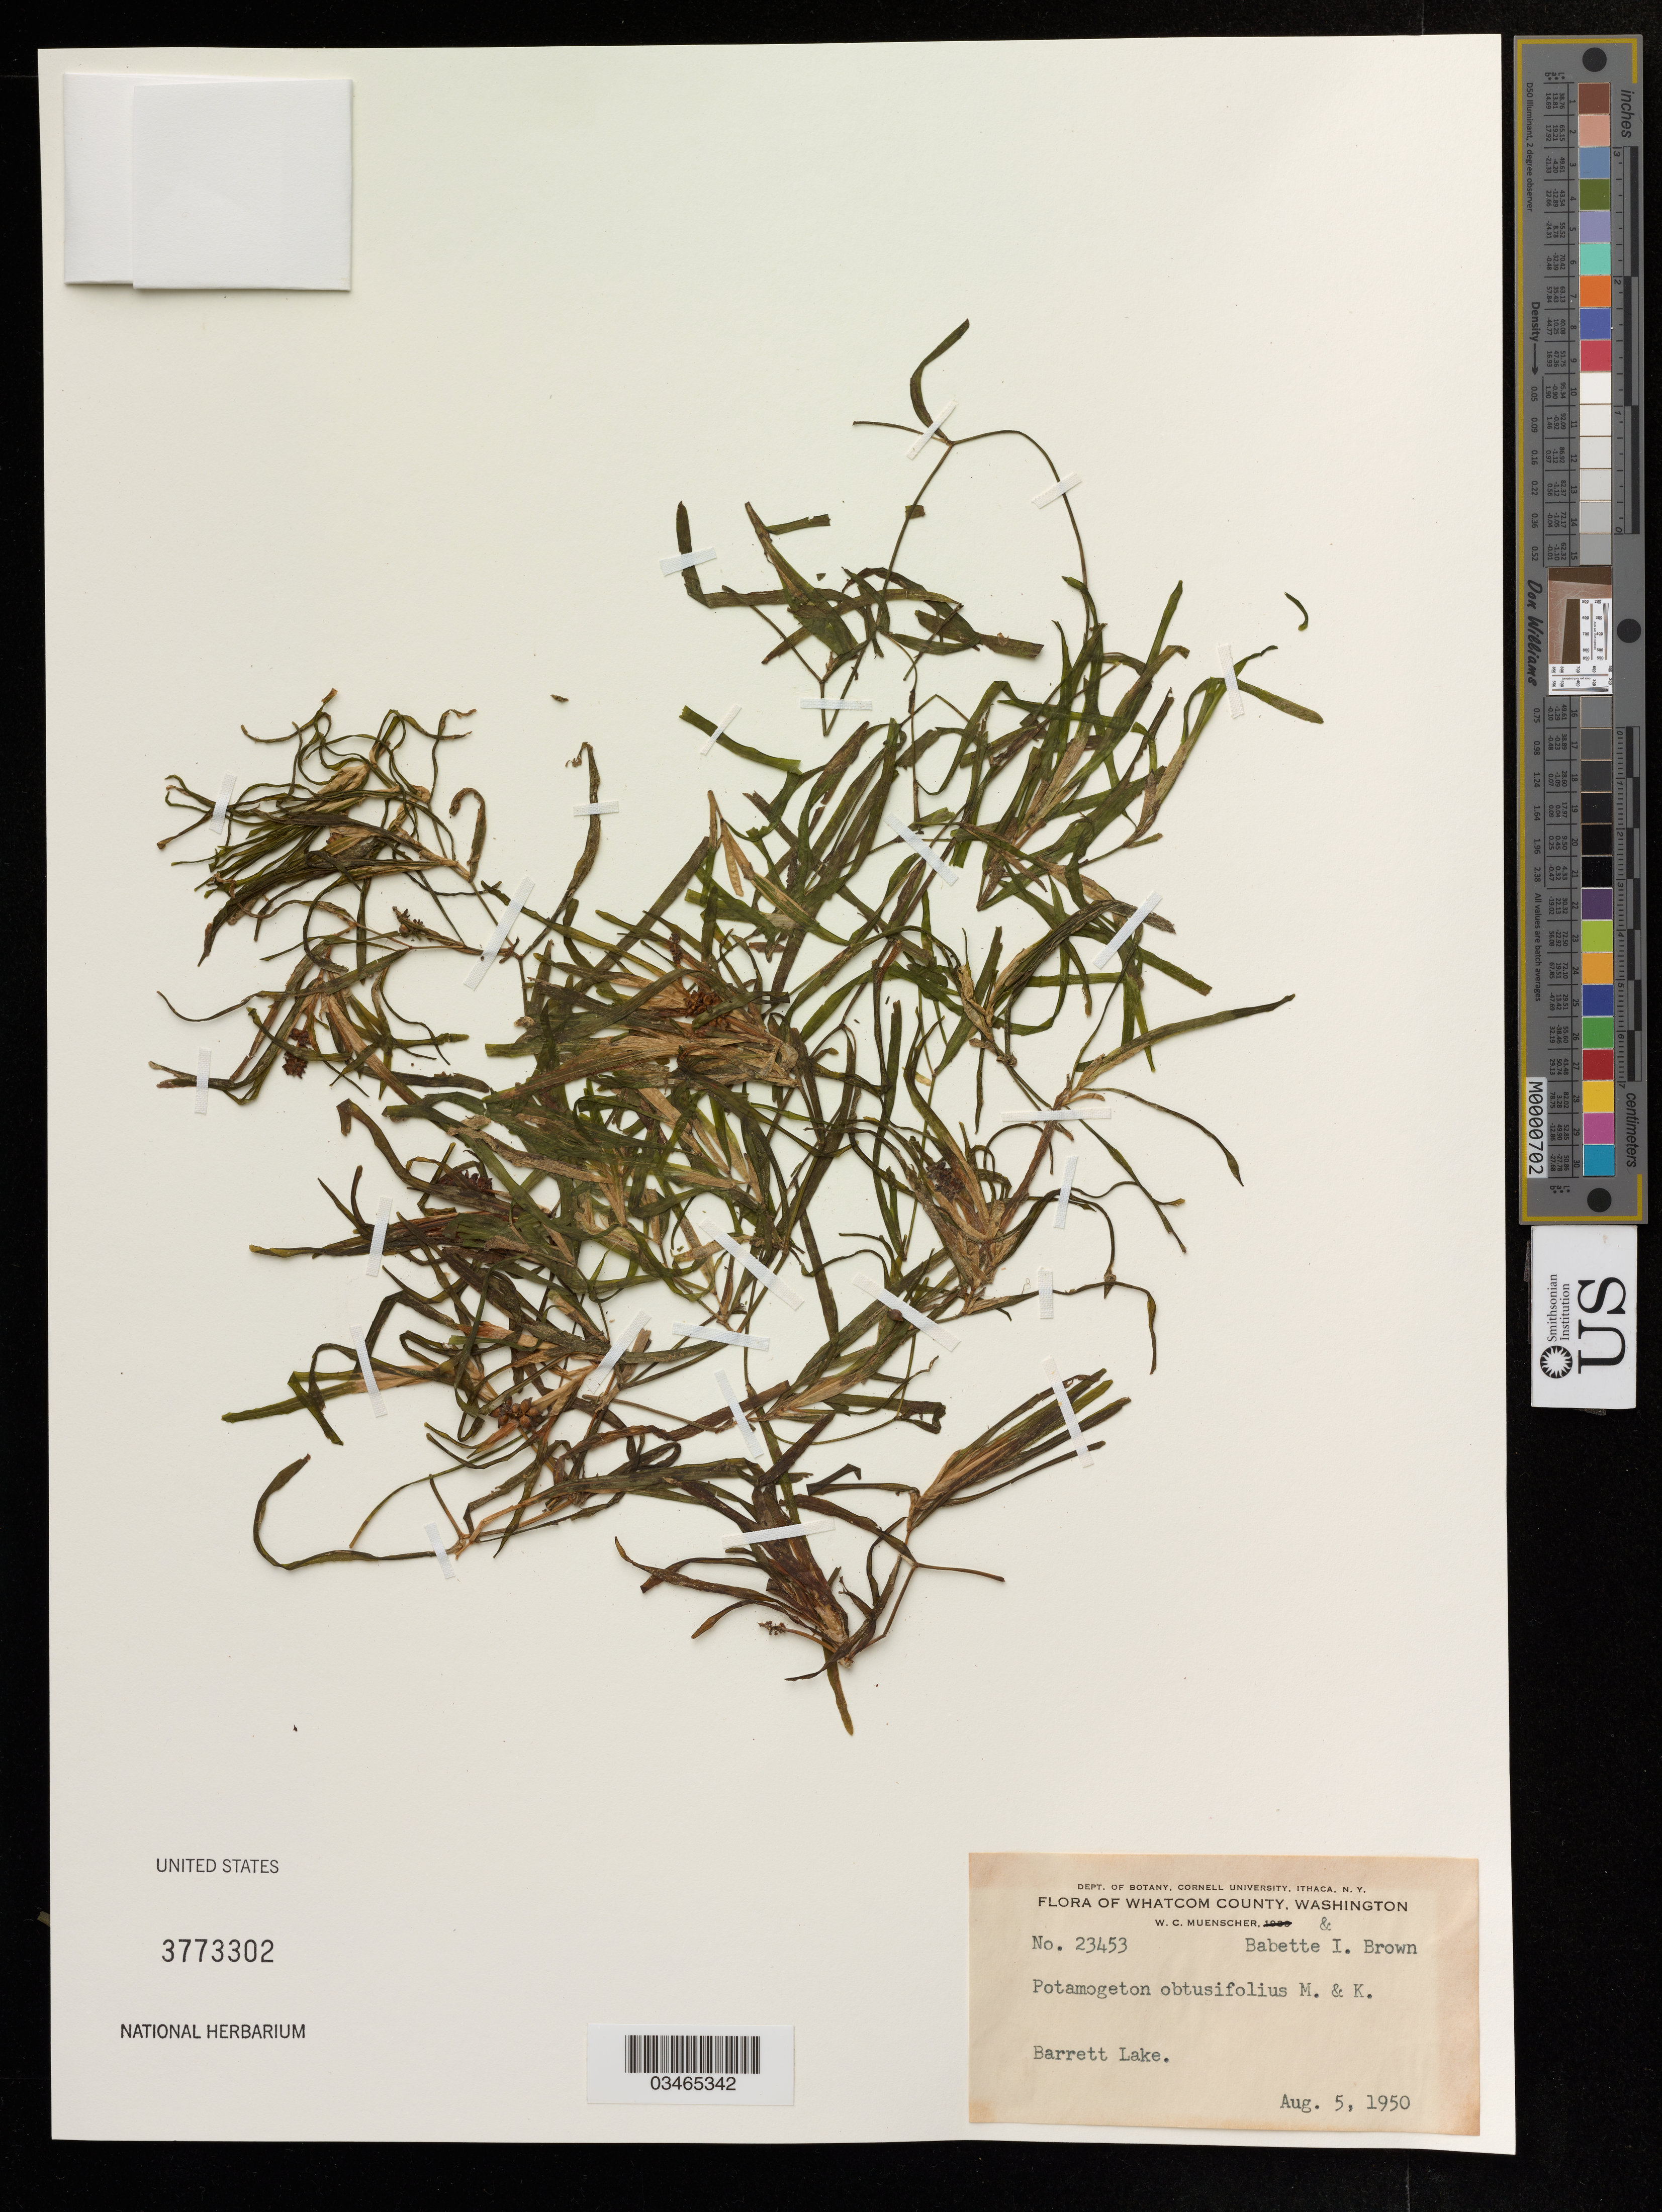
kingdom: Plantae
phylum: Tracheophyta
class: Liliopsida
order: Alismatales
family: Potamogetonaceae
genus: Potamogeton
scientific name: Potamogeton obtusifolius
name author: Mert. & W.D.J. Koch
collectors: W. Muencher & C. Hoffman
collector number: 23453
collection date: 1950-08-05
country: United States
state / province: Washington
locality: Whatcom County. Barrett Lake.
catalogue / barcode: US 3773302